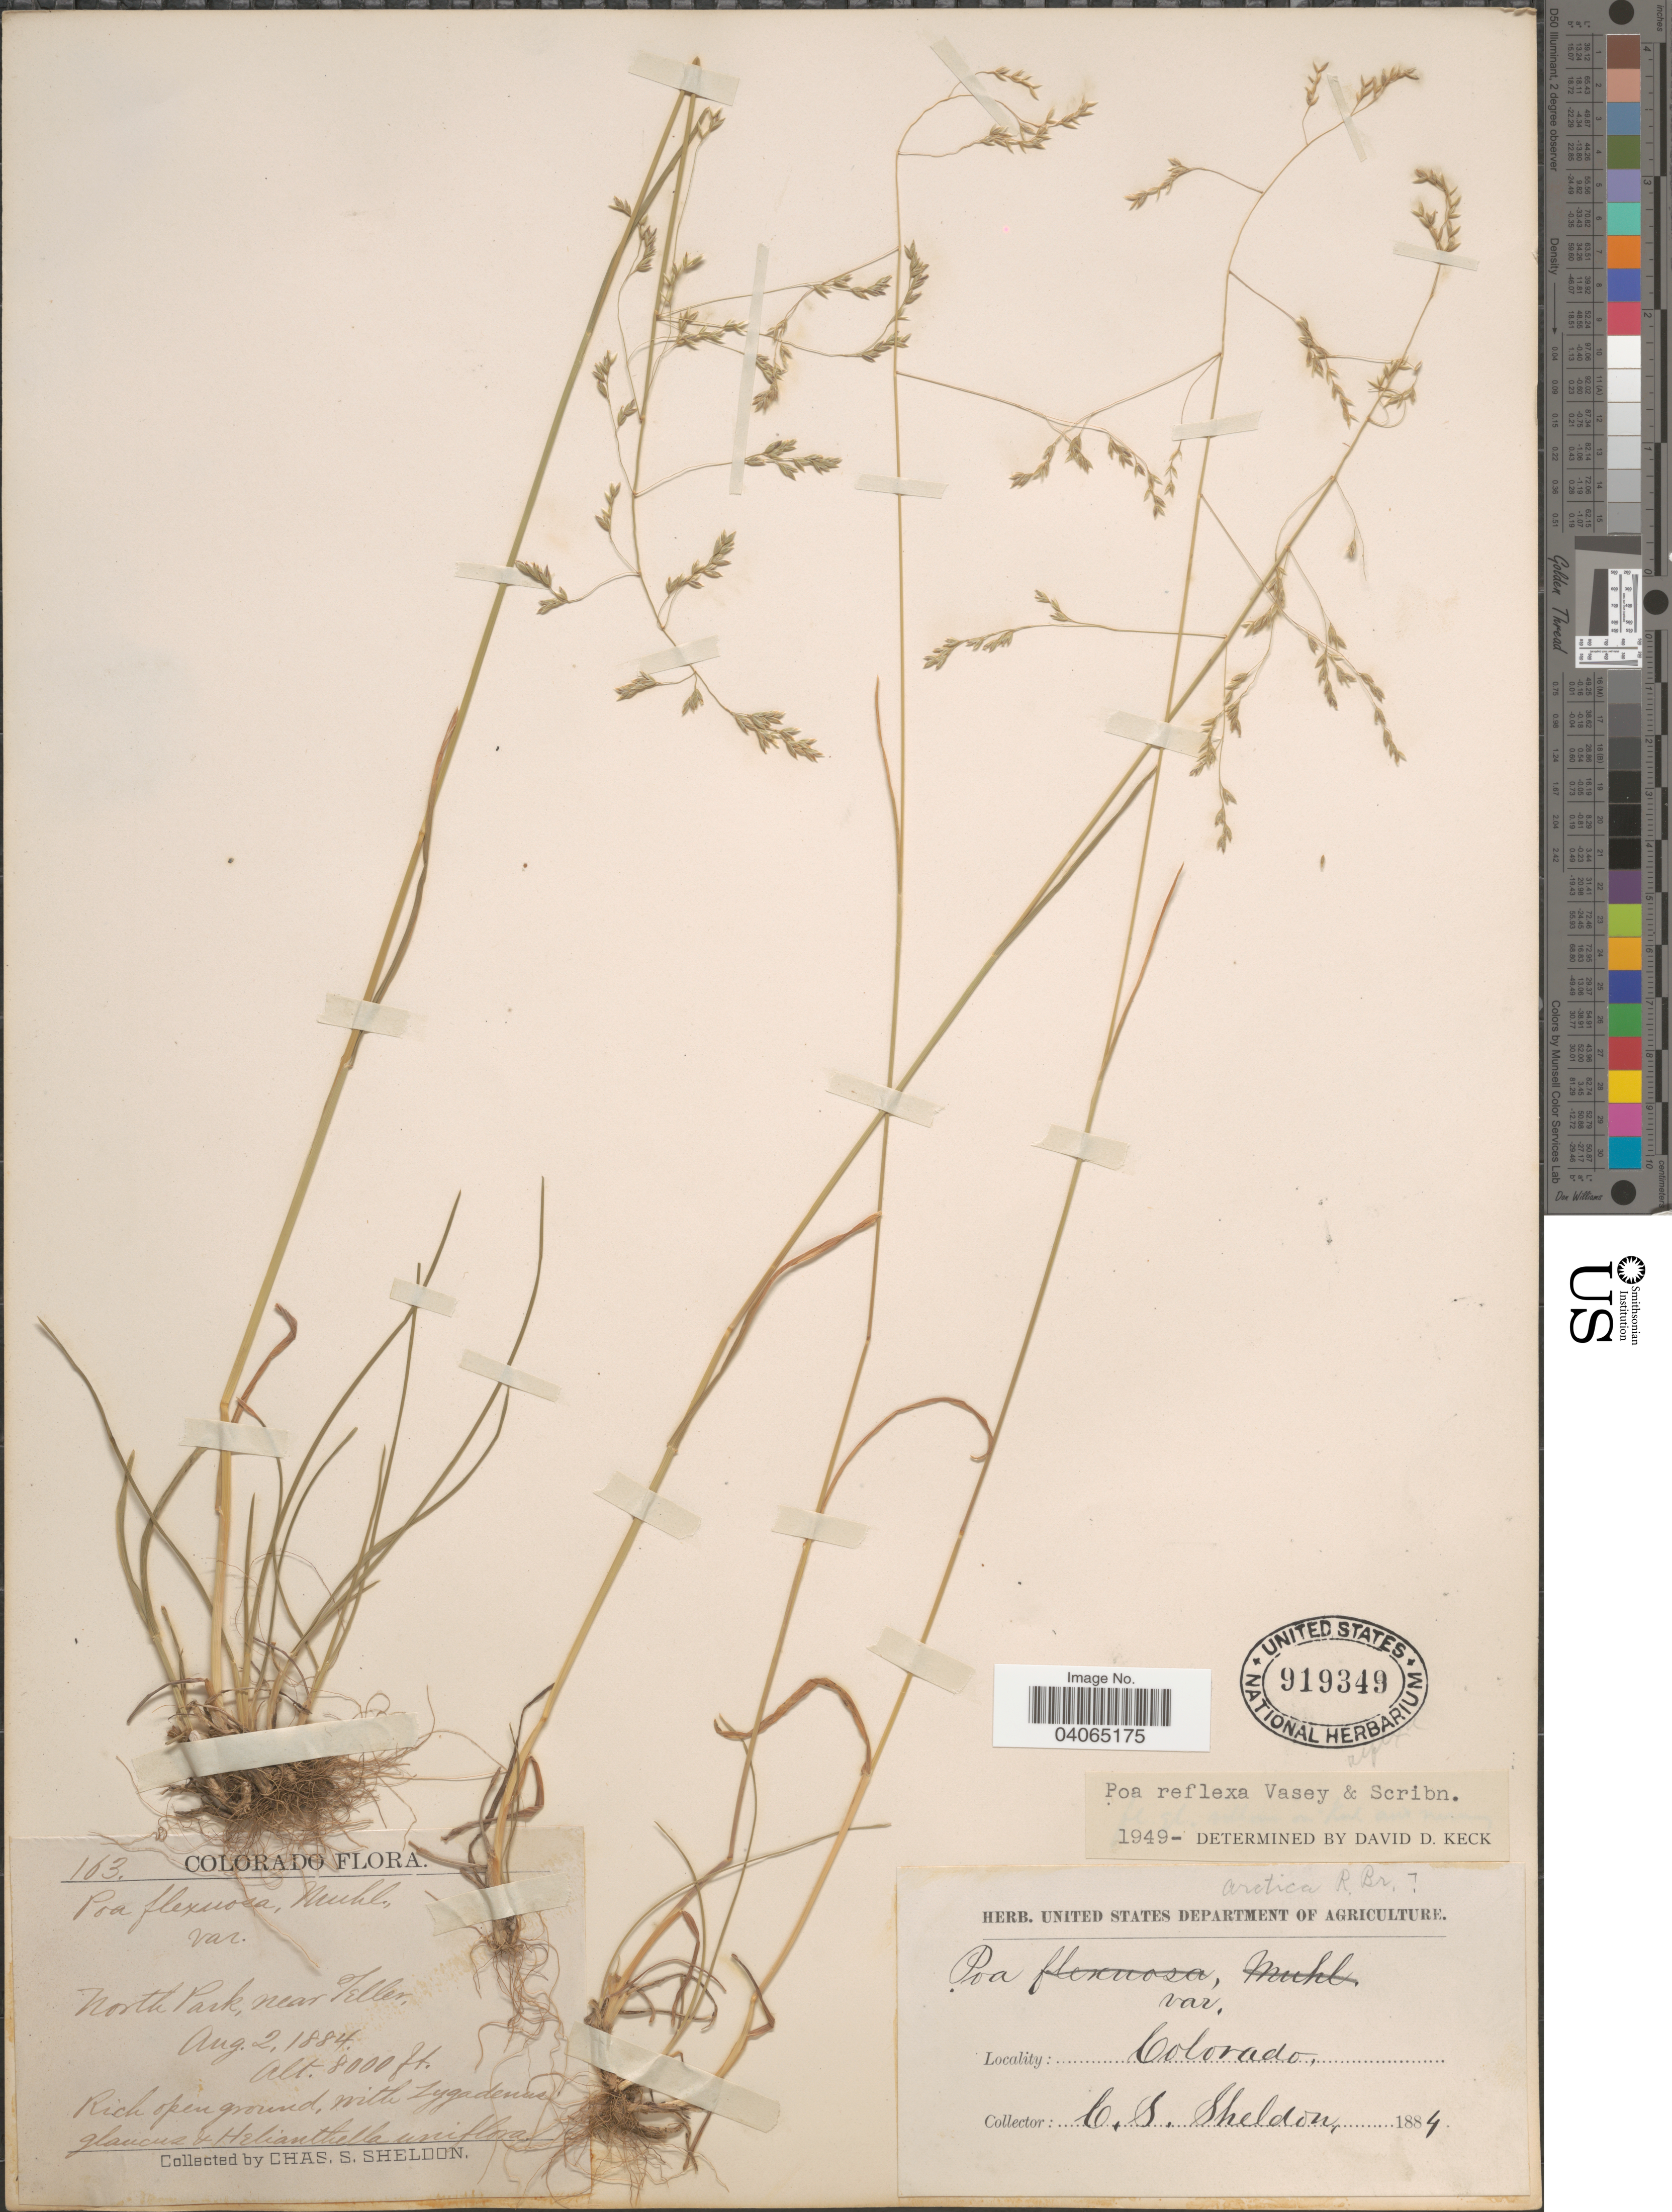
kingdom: Plantae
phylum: Tracheophyta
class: Liliopsida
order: Poales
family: Poaceae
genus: Poa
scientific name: Poa reflexa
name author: Vasey & Scribn.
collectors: C. S. Sheldon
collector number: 163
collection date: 1884-08-02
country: United States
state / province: Colorado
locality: North Park, near Teller.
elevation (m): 2438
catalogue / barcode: US 919349